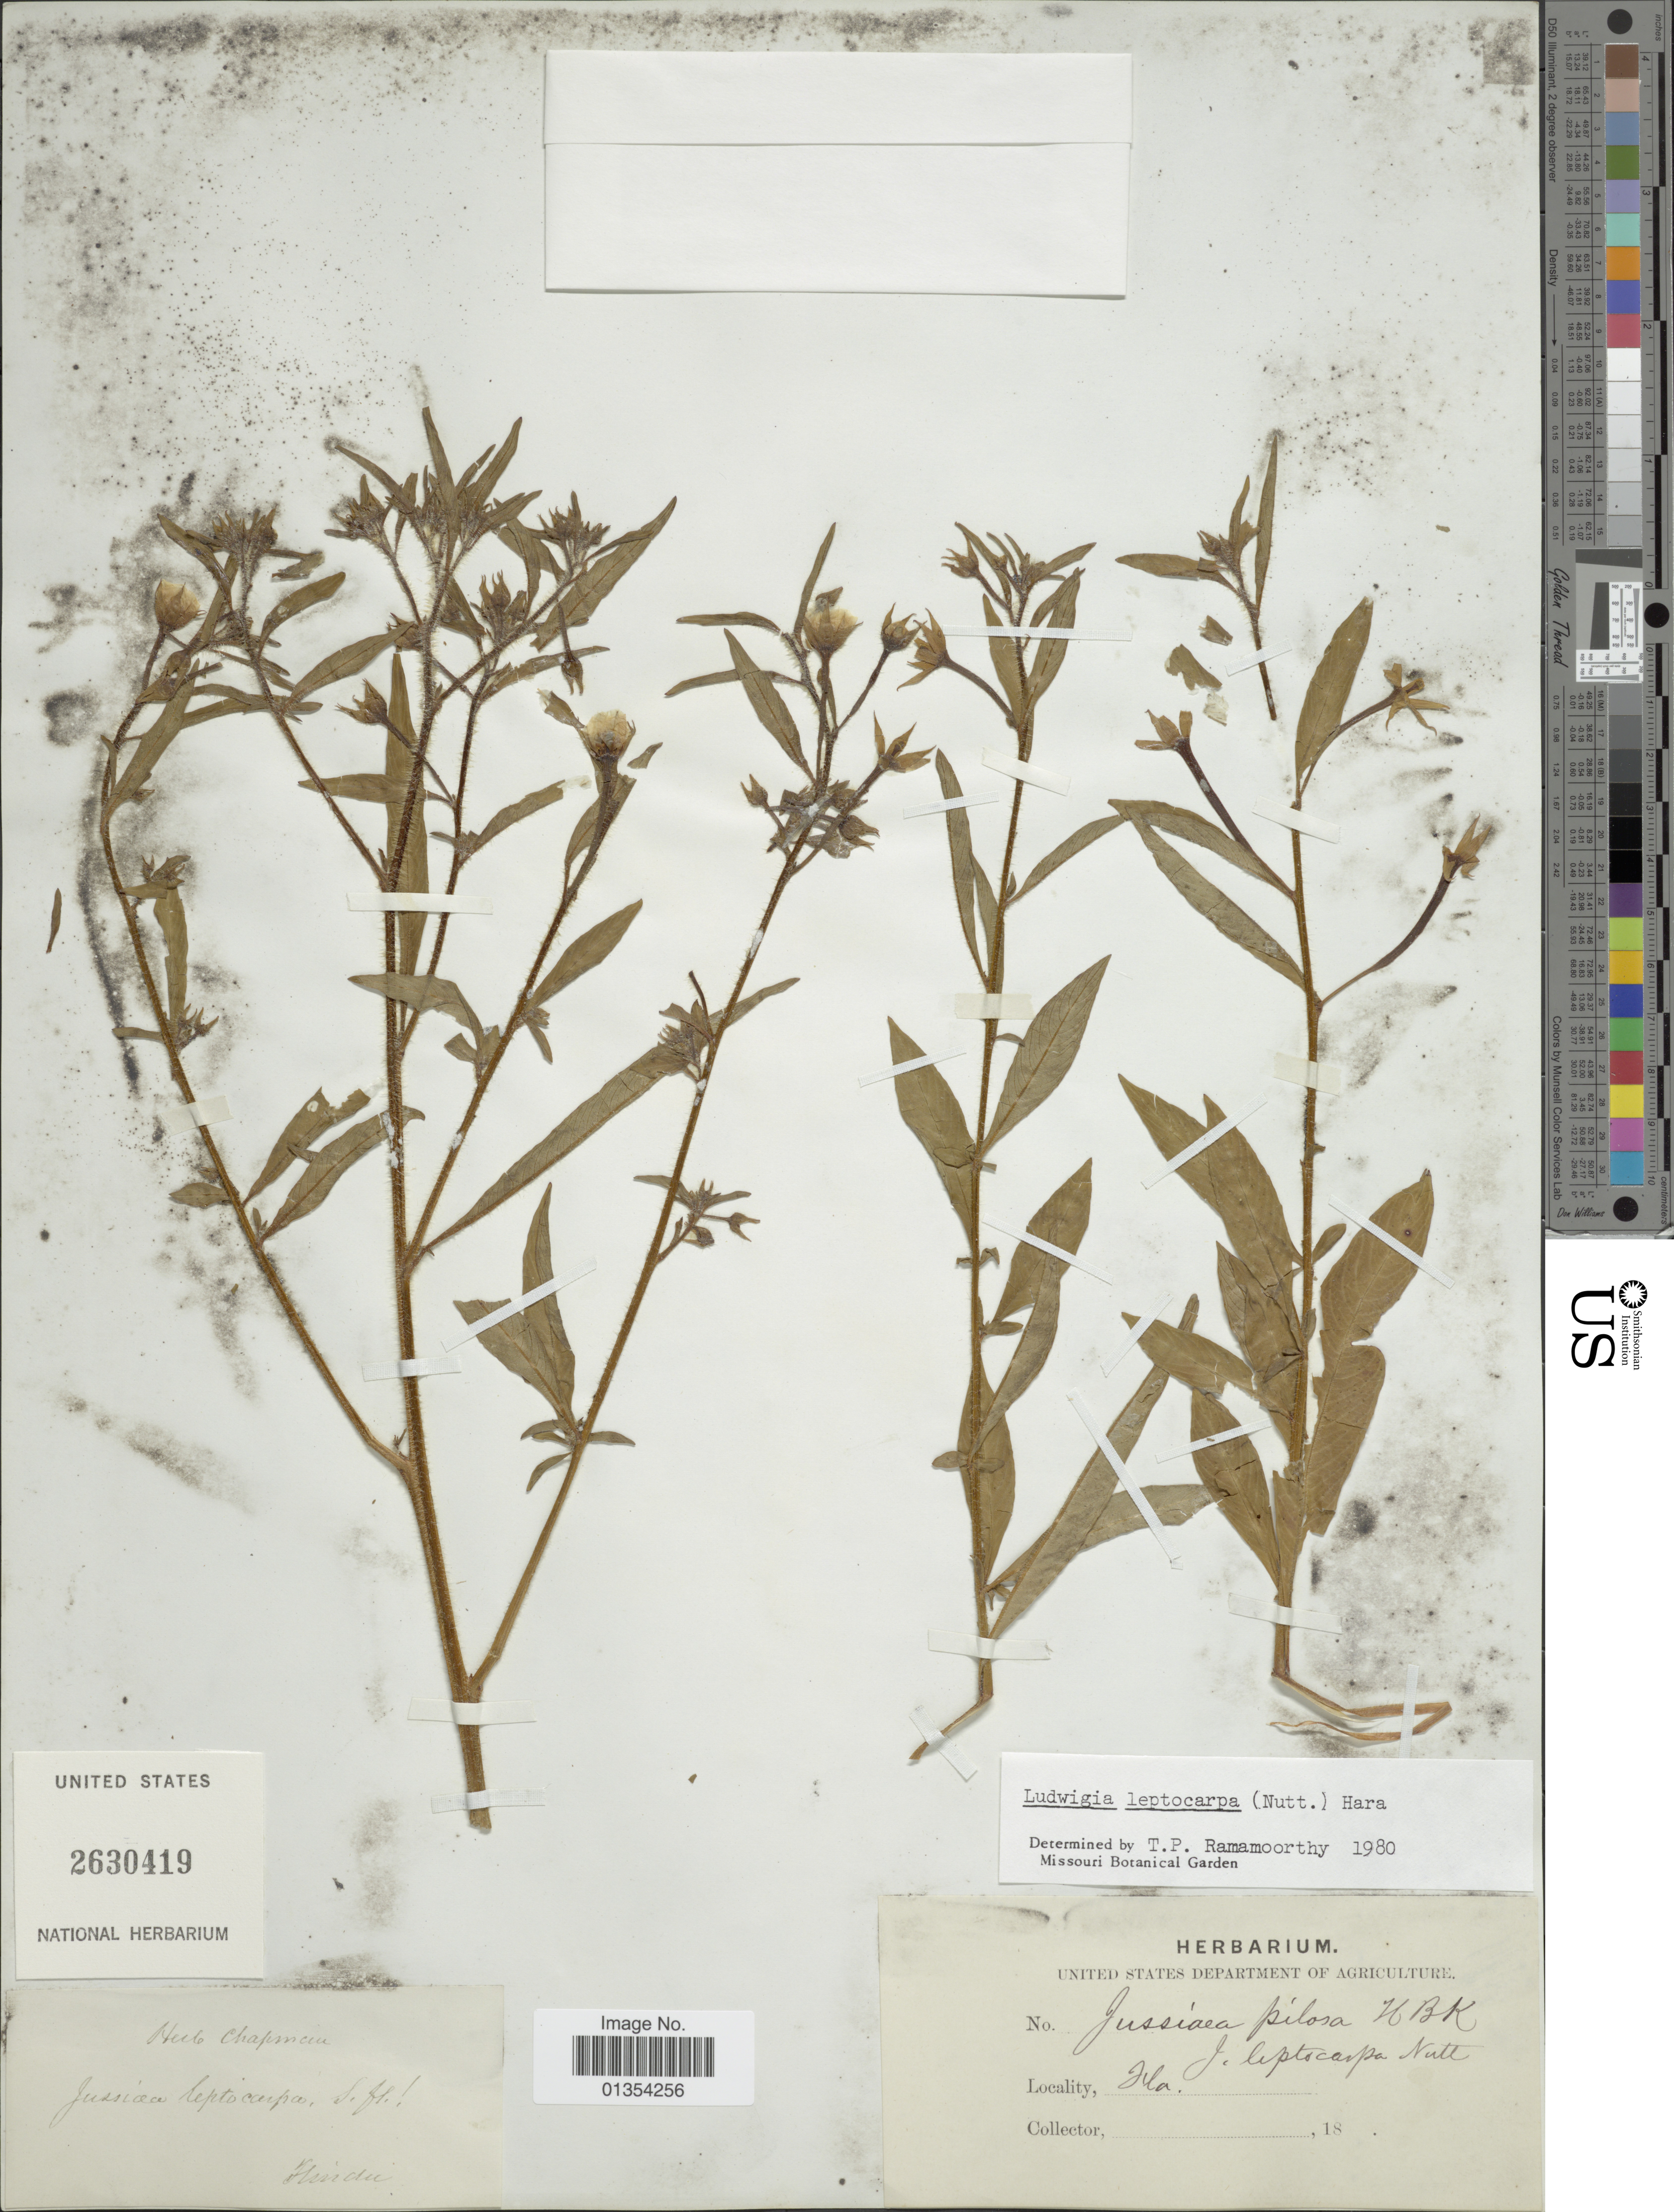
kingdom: Plantae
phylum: Tracheophyta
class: Magnoliopsida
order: Myrtales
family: Onagraceae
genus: Ludwigia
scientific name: Ludwigia leptocarpa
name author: (Nutt.) H. Hara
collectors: A. W. Chapman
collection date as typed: Transcribed d/m/y: //18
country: United States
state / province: Florida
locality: Florida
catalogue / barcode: US 2360419